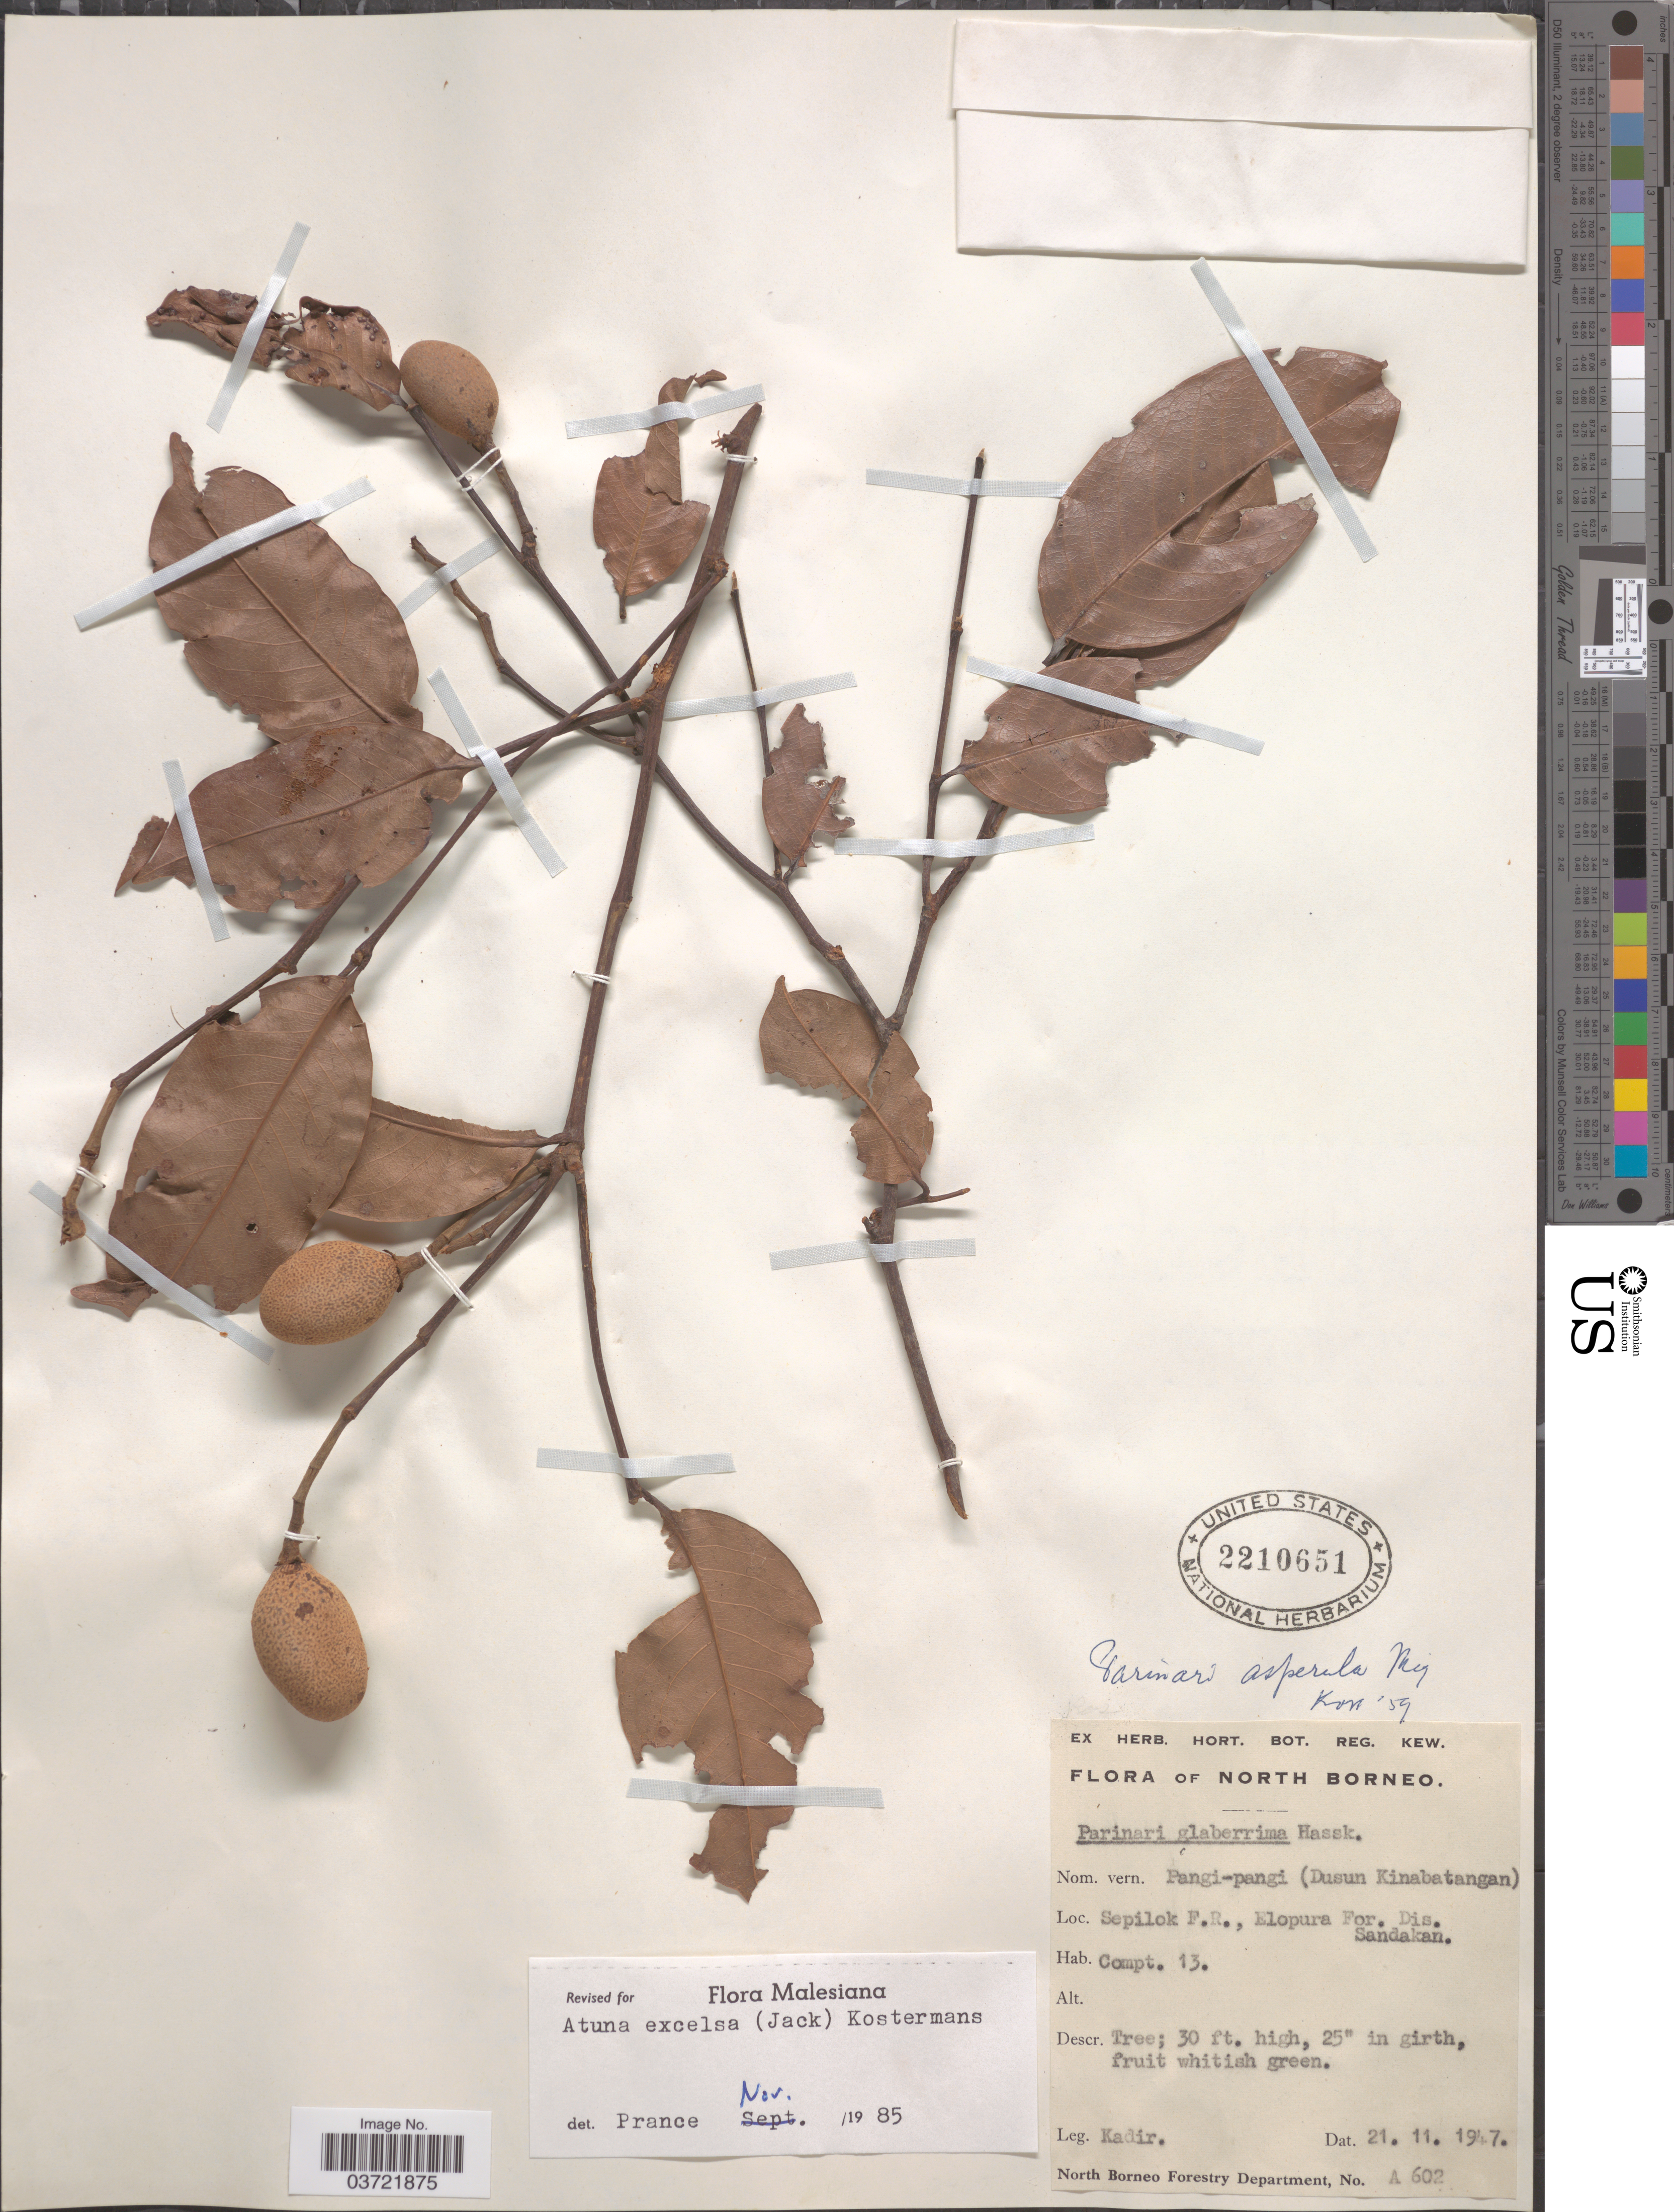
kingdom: Plantae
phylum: Tracheophyta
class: Magnoliopsida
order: Malpighiales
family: Chrysobalanaceae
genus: Atuna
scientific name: Atuna excelsa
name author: (Jack) Kosterm.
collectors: -. Kadir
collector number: A602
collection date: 1947-11-21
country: Malaysia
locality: North Borneo. Sepilok F. R., Elopura For. Dis. Sandakan. Compt. 13.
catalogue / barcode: US 2210651